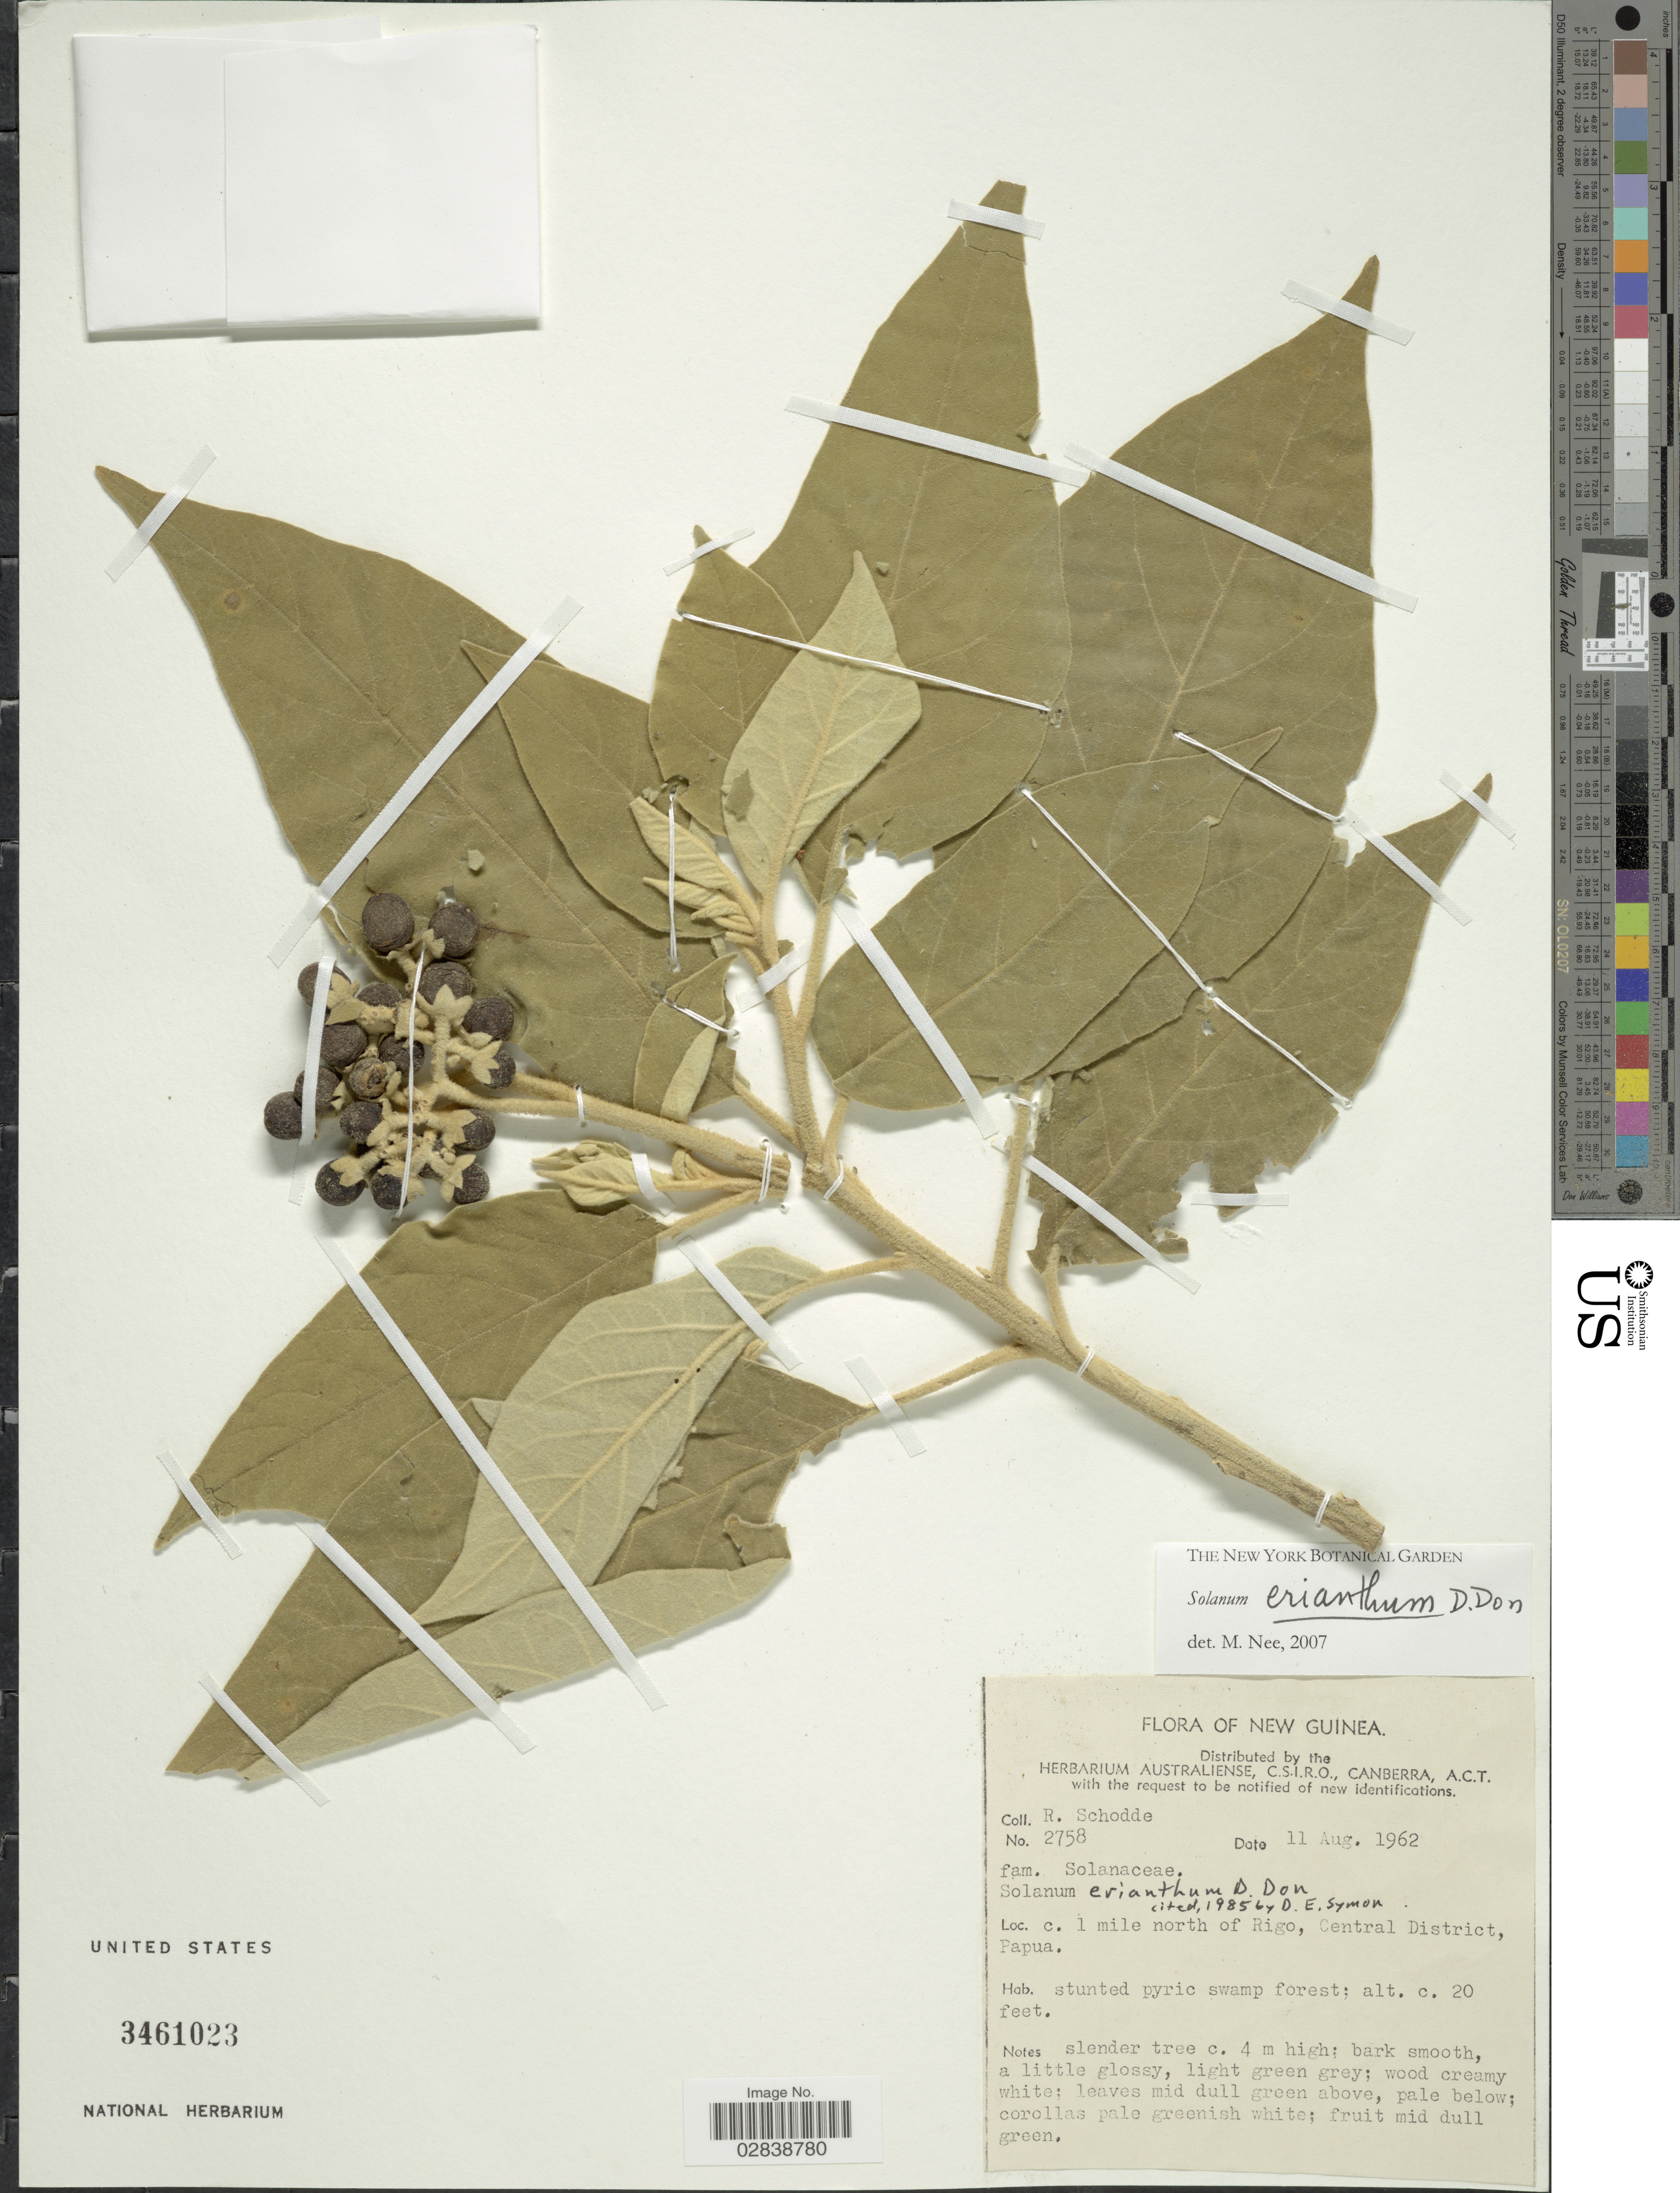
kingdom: Plantae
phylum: Tracheophyta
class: Magnoliopsida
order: Solanales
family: Solanaceae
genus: Solanum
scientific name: Solanum erianthum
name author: D. Don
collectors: R. Schodde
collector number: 2758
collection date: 1962-08-11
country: Papua New Guinea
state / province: Central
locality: New Guinea, c. 1 mile north of Rigo, Central District, Papua.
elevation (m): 6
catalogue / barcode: US 3461023